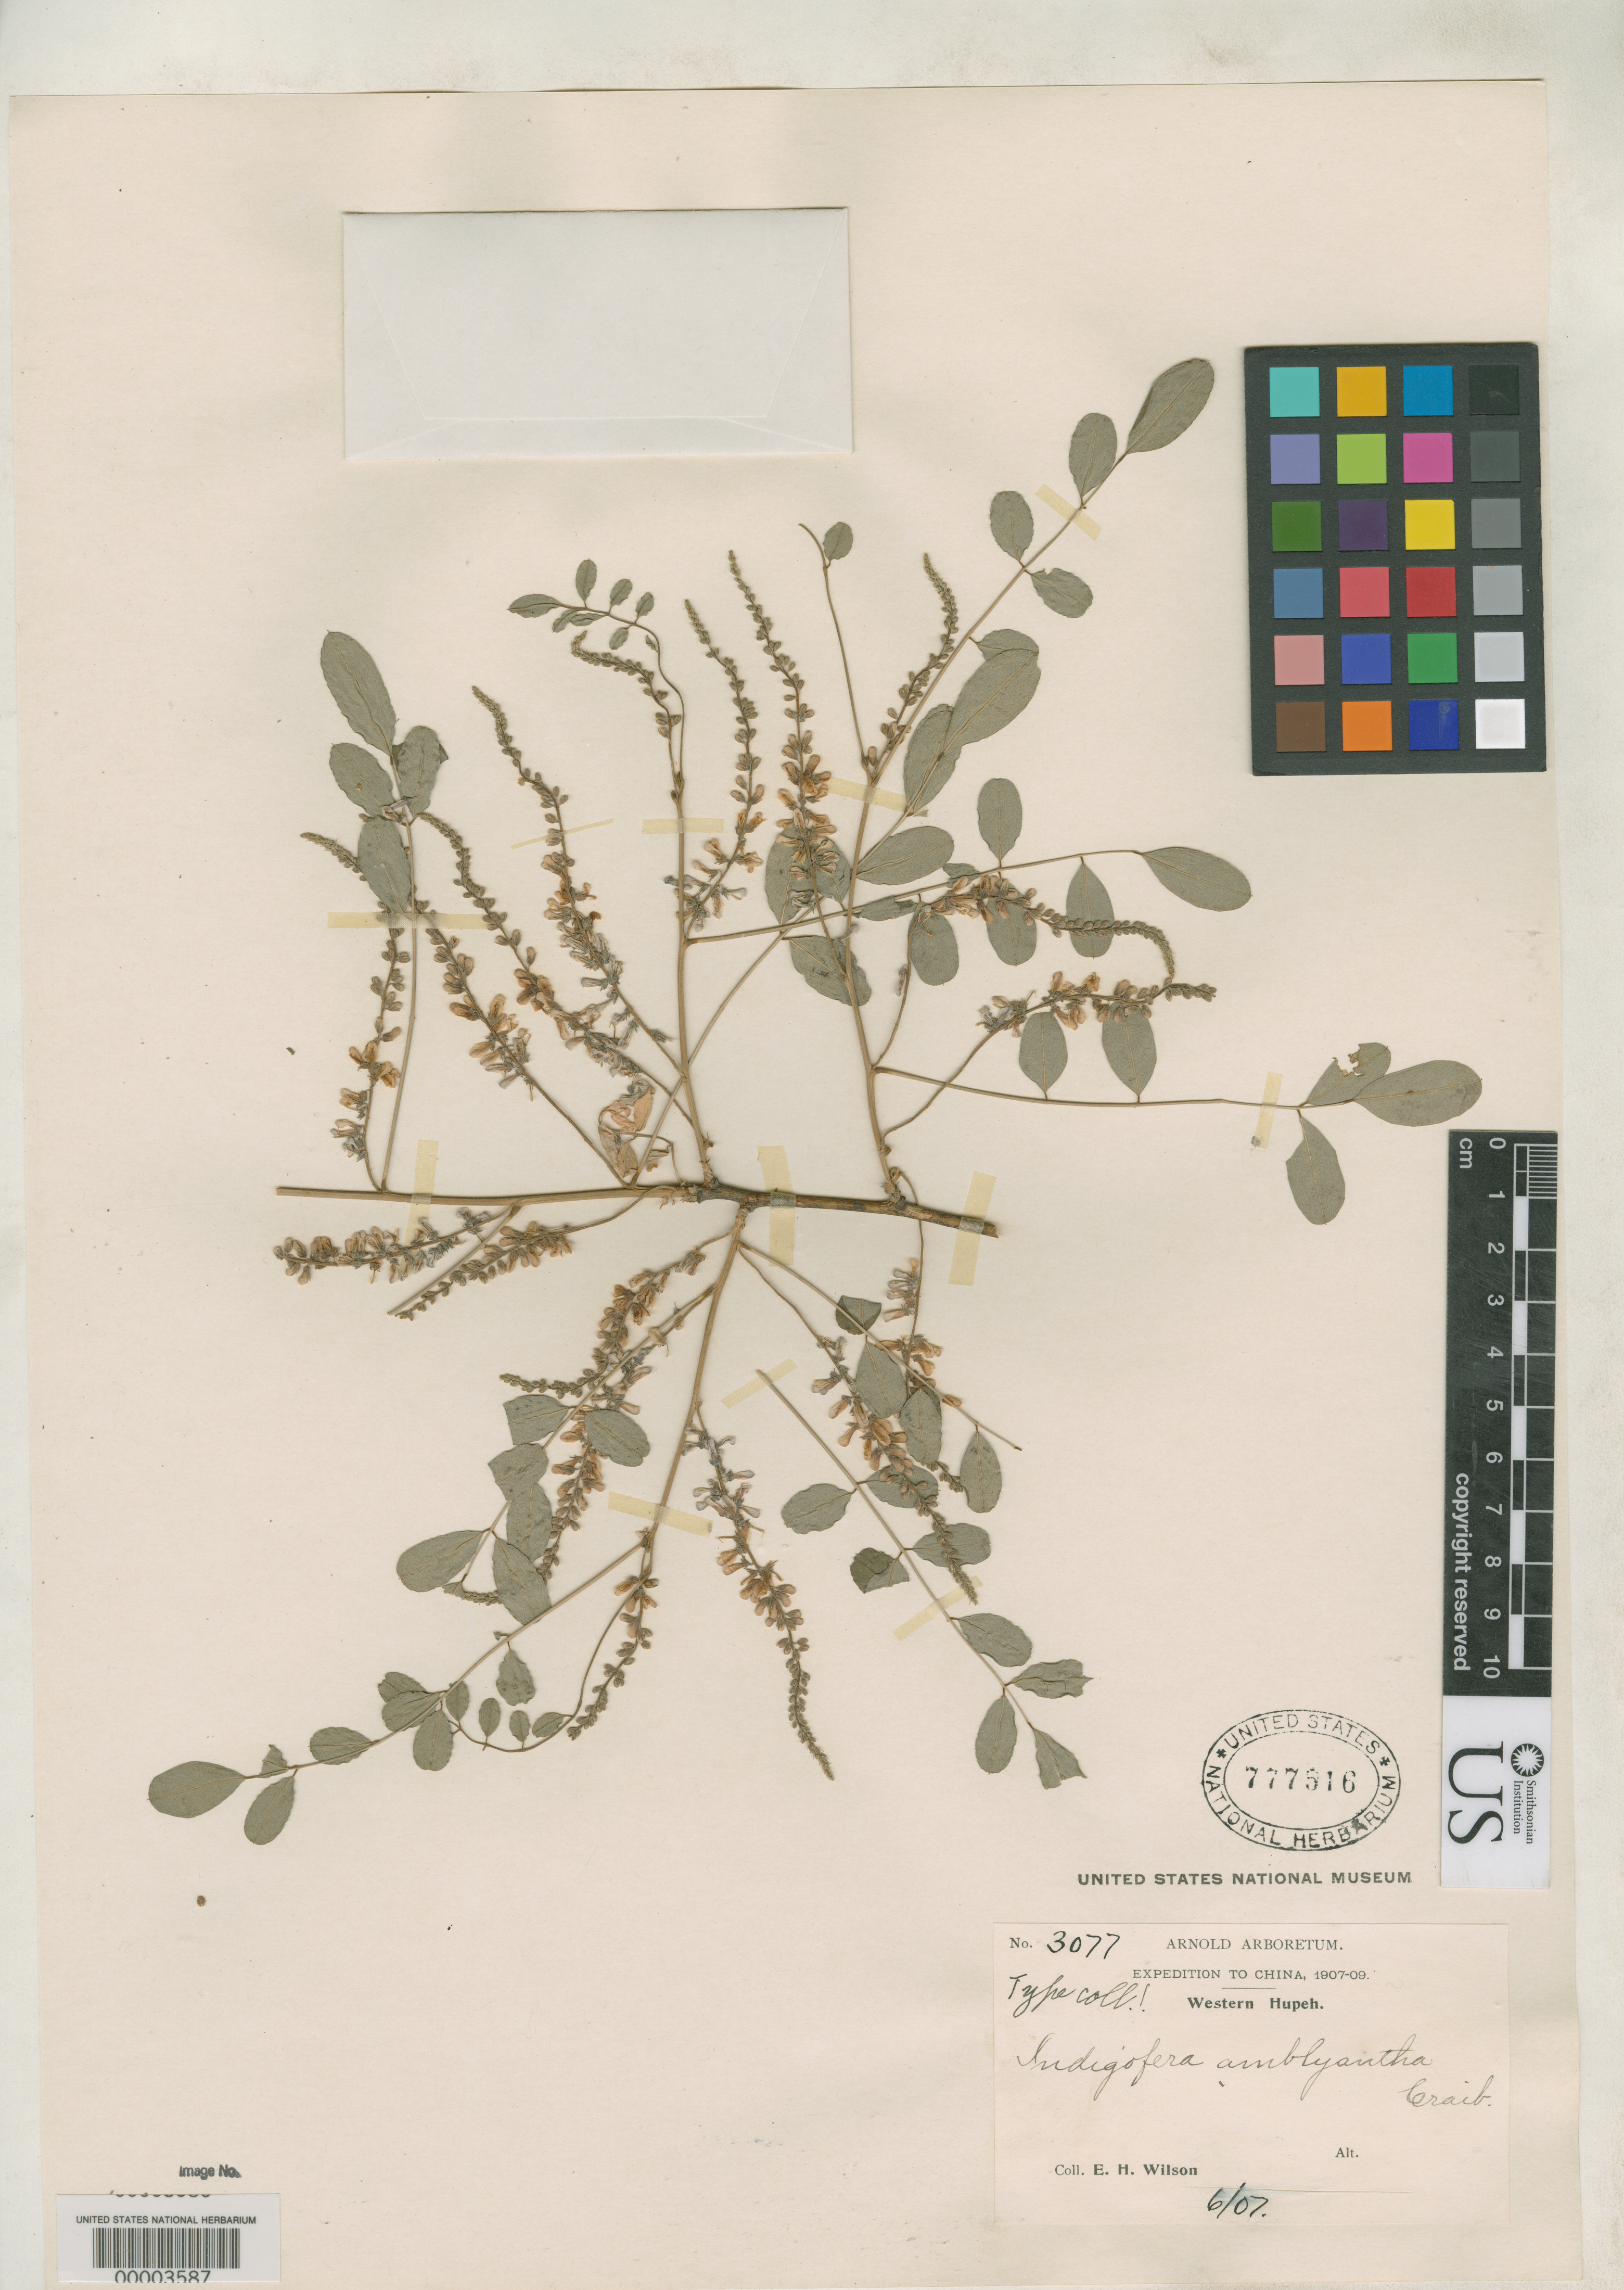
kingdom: Plantae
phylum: Tracheophyta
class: Magnoliopsida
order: Fabales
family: Fabaceae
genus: Indigofera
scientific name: Indigofera amblyantha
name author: Craib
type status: Isotype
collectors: E. H. Wilson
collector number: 3077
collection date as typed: Jun 1907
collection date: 1907-06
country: China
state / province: Hubei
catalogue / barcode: US 777516